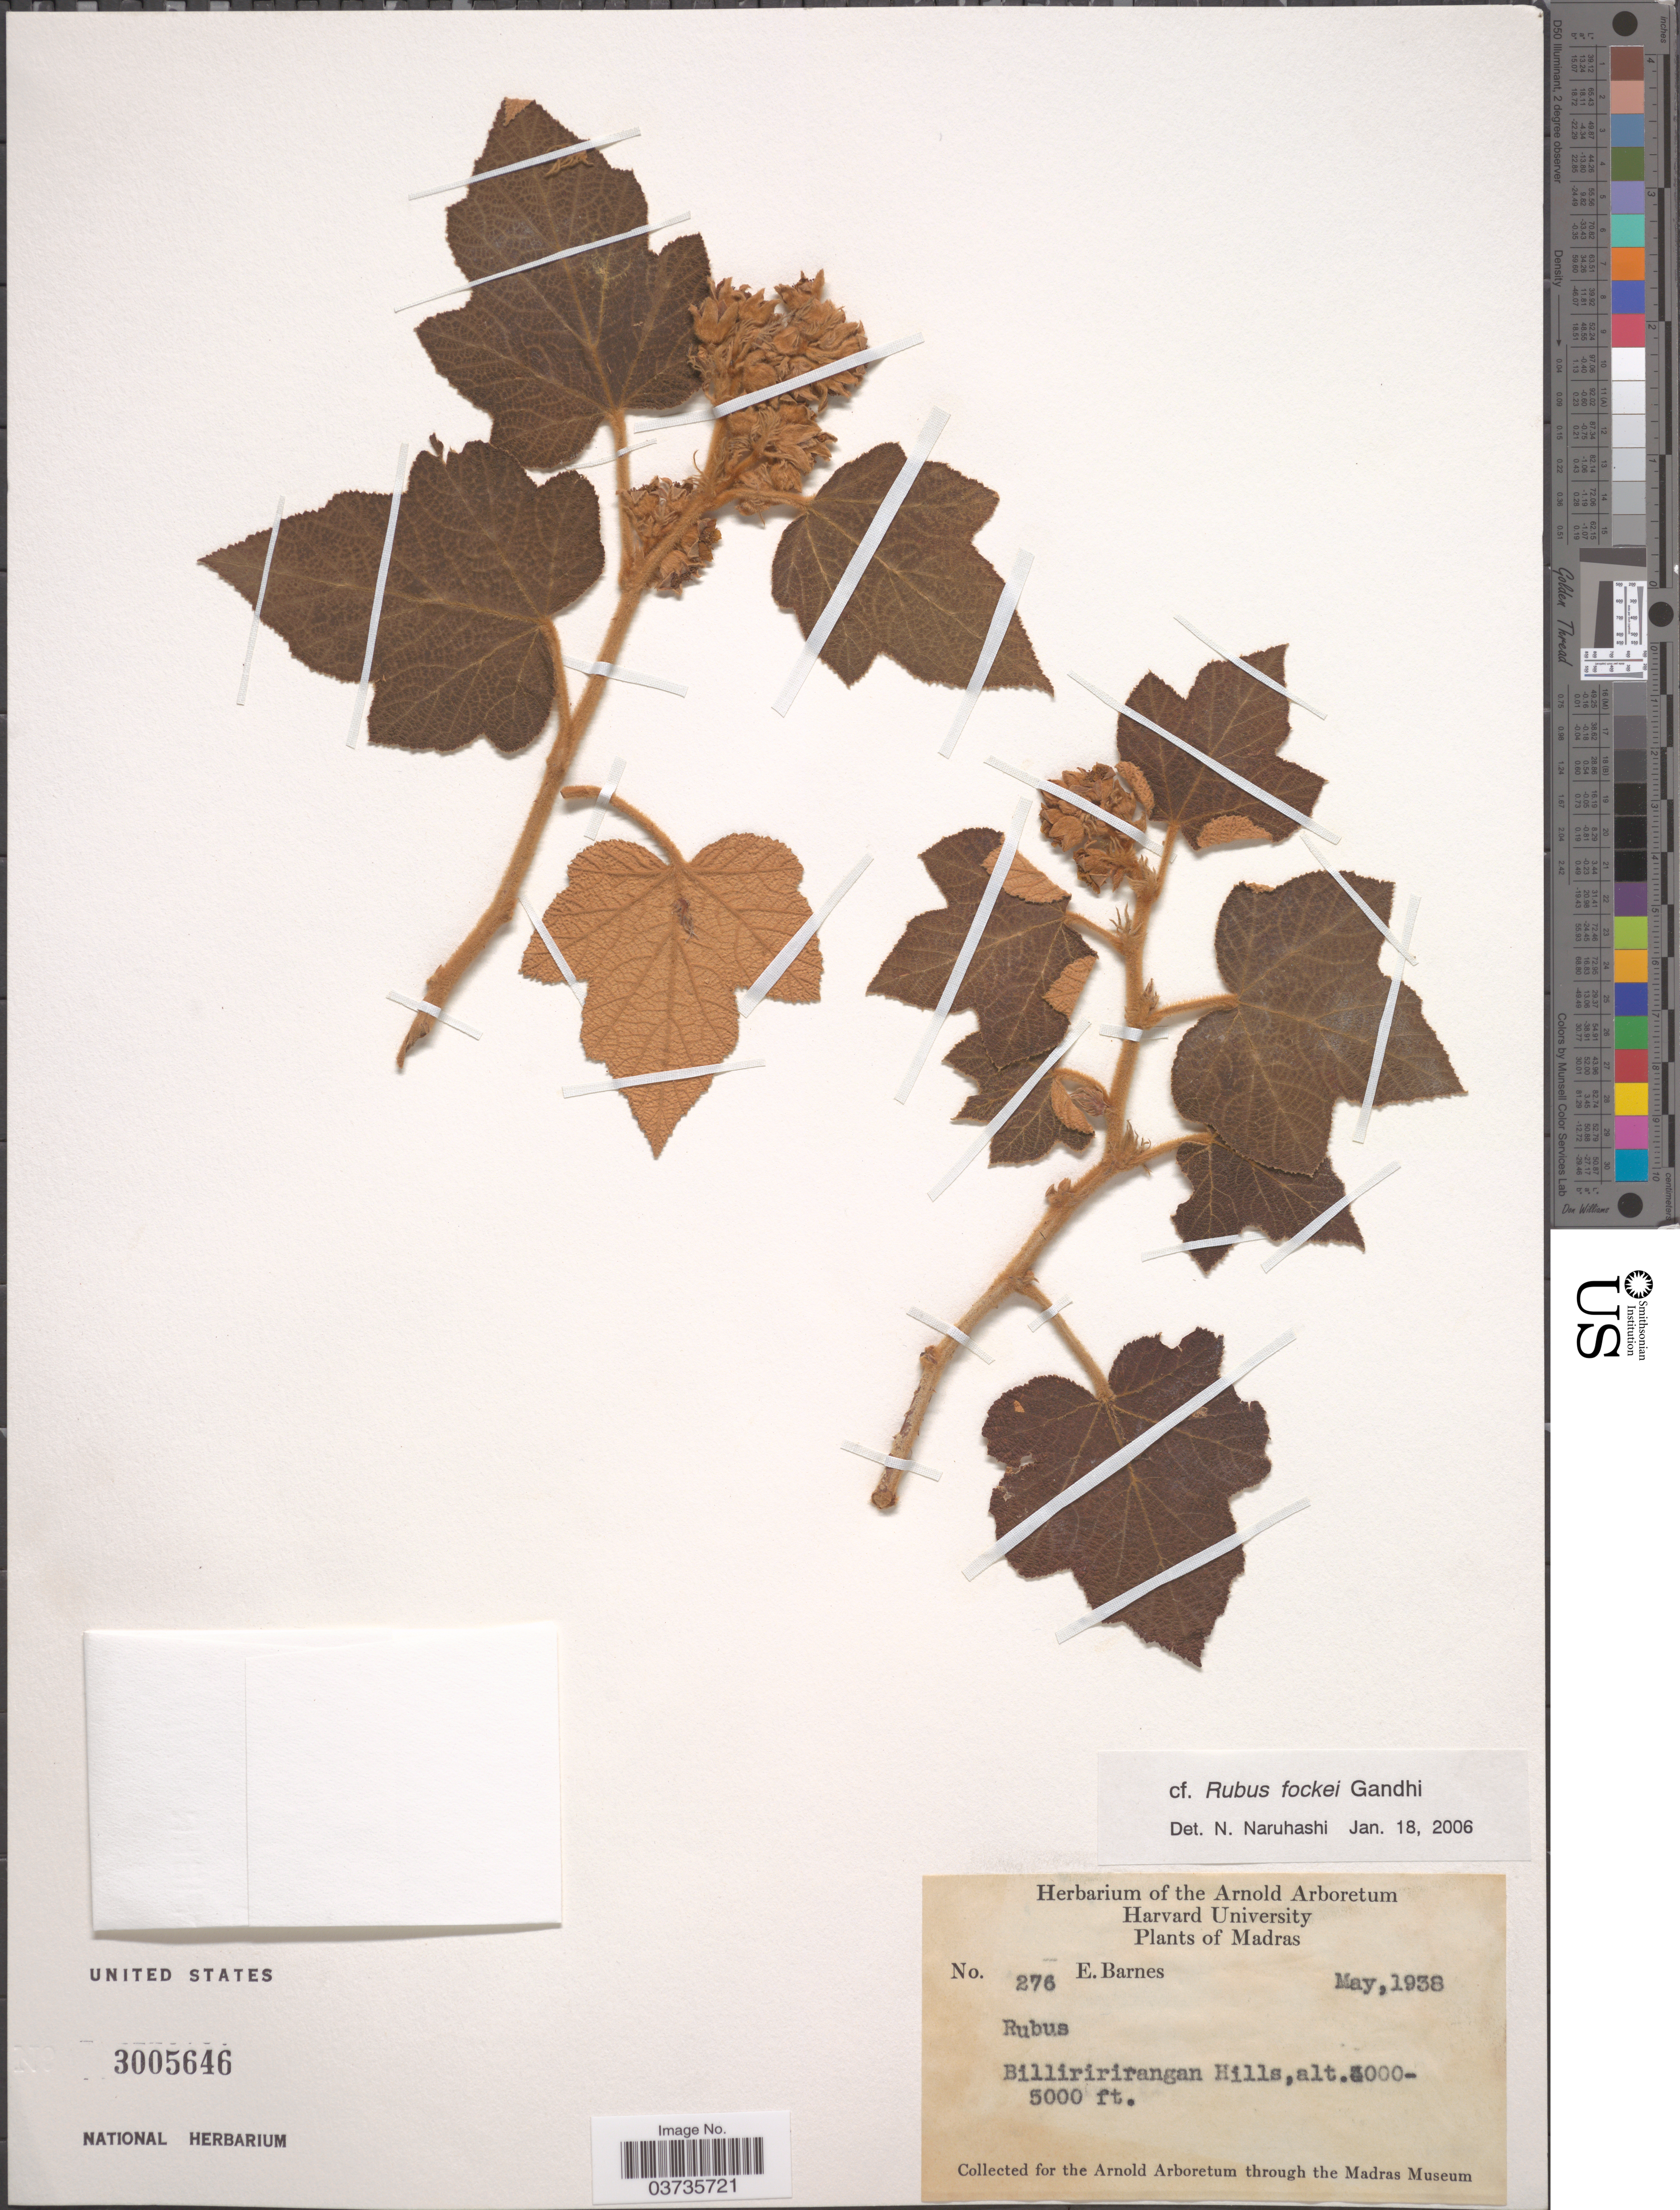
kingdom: Plantae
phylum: Tracheophyta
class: Magnoliopsida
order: Rosales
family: Rosaceae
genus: Rubus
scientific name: Rubus fockei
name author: Gandhi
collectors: E. Barnes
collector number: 276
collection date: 1938-05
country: India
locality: Madras, Billiririrangan Hills.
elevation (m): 914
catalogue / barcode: US 3005646